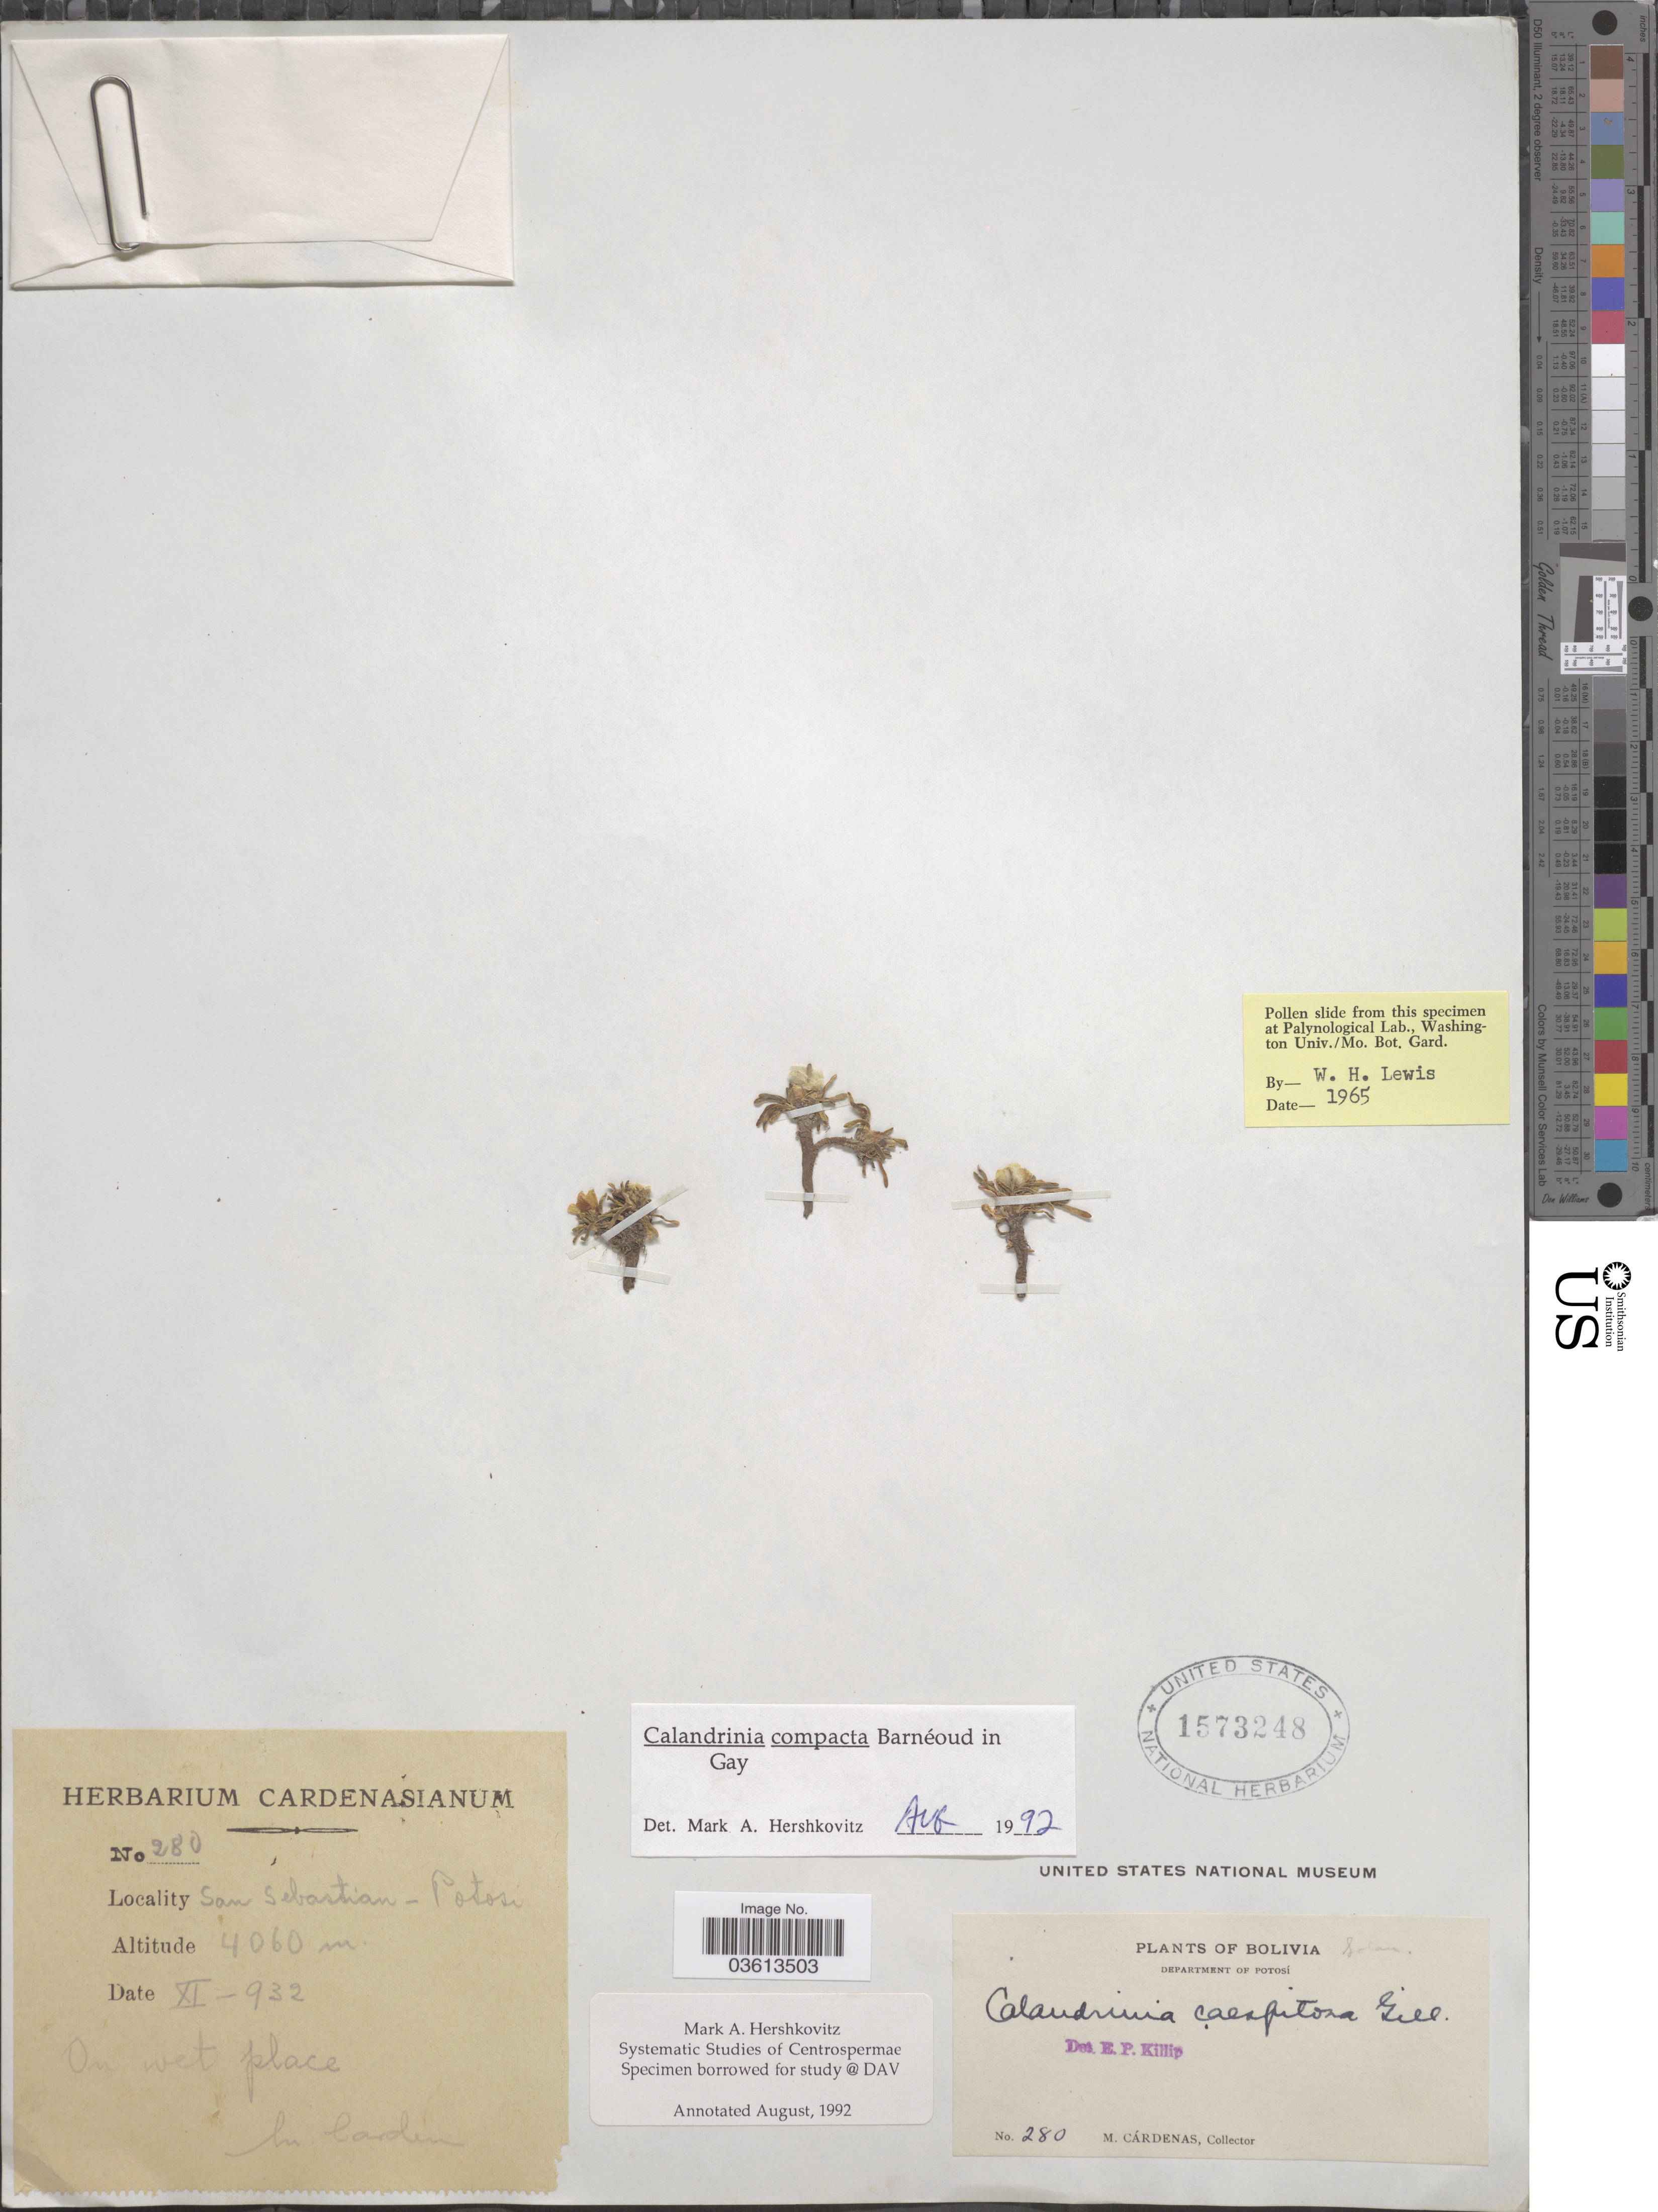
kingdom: Plantae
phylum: Tracheophyta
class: Magnoliopsida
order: Caryophyllales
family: Montiaceae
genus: Calandrinia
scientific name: Calandrinia compacta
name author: Barnéoud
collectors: M. Cárdenas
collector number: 280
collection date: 1932-11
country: Bolivia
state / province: Potosi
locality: San Sebastian. Department of Potosi.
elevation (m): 4060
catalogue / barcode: US 1573248